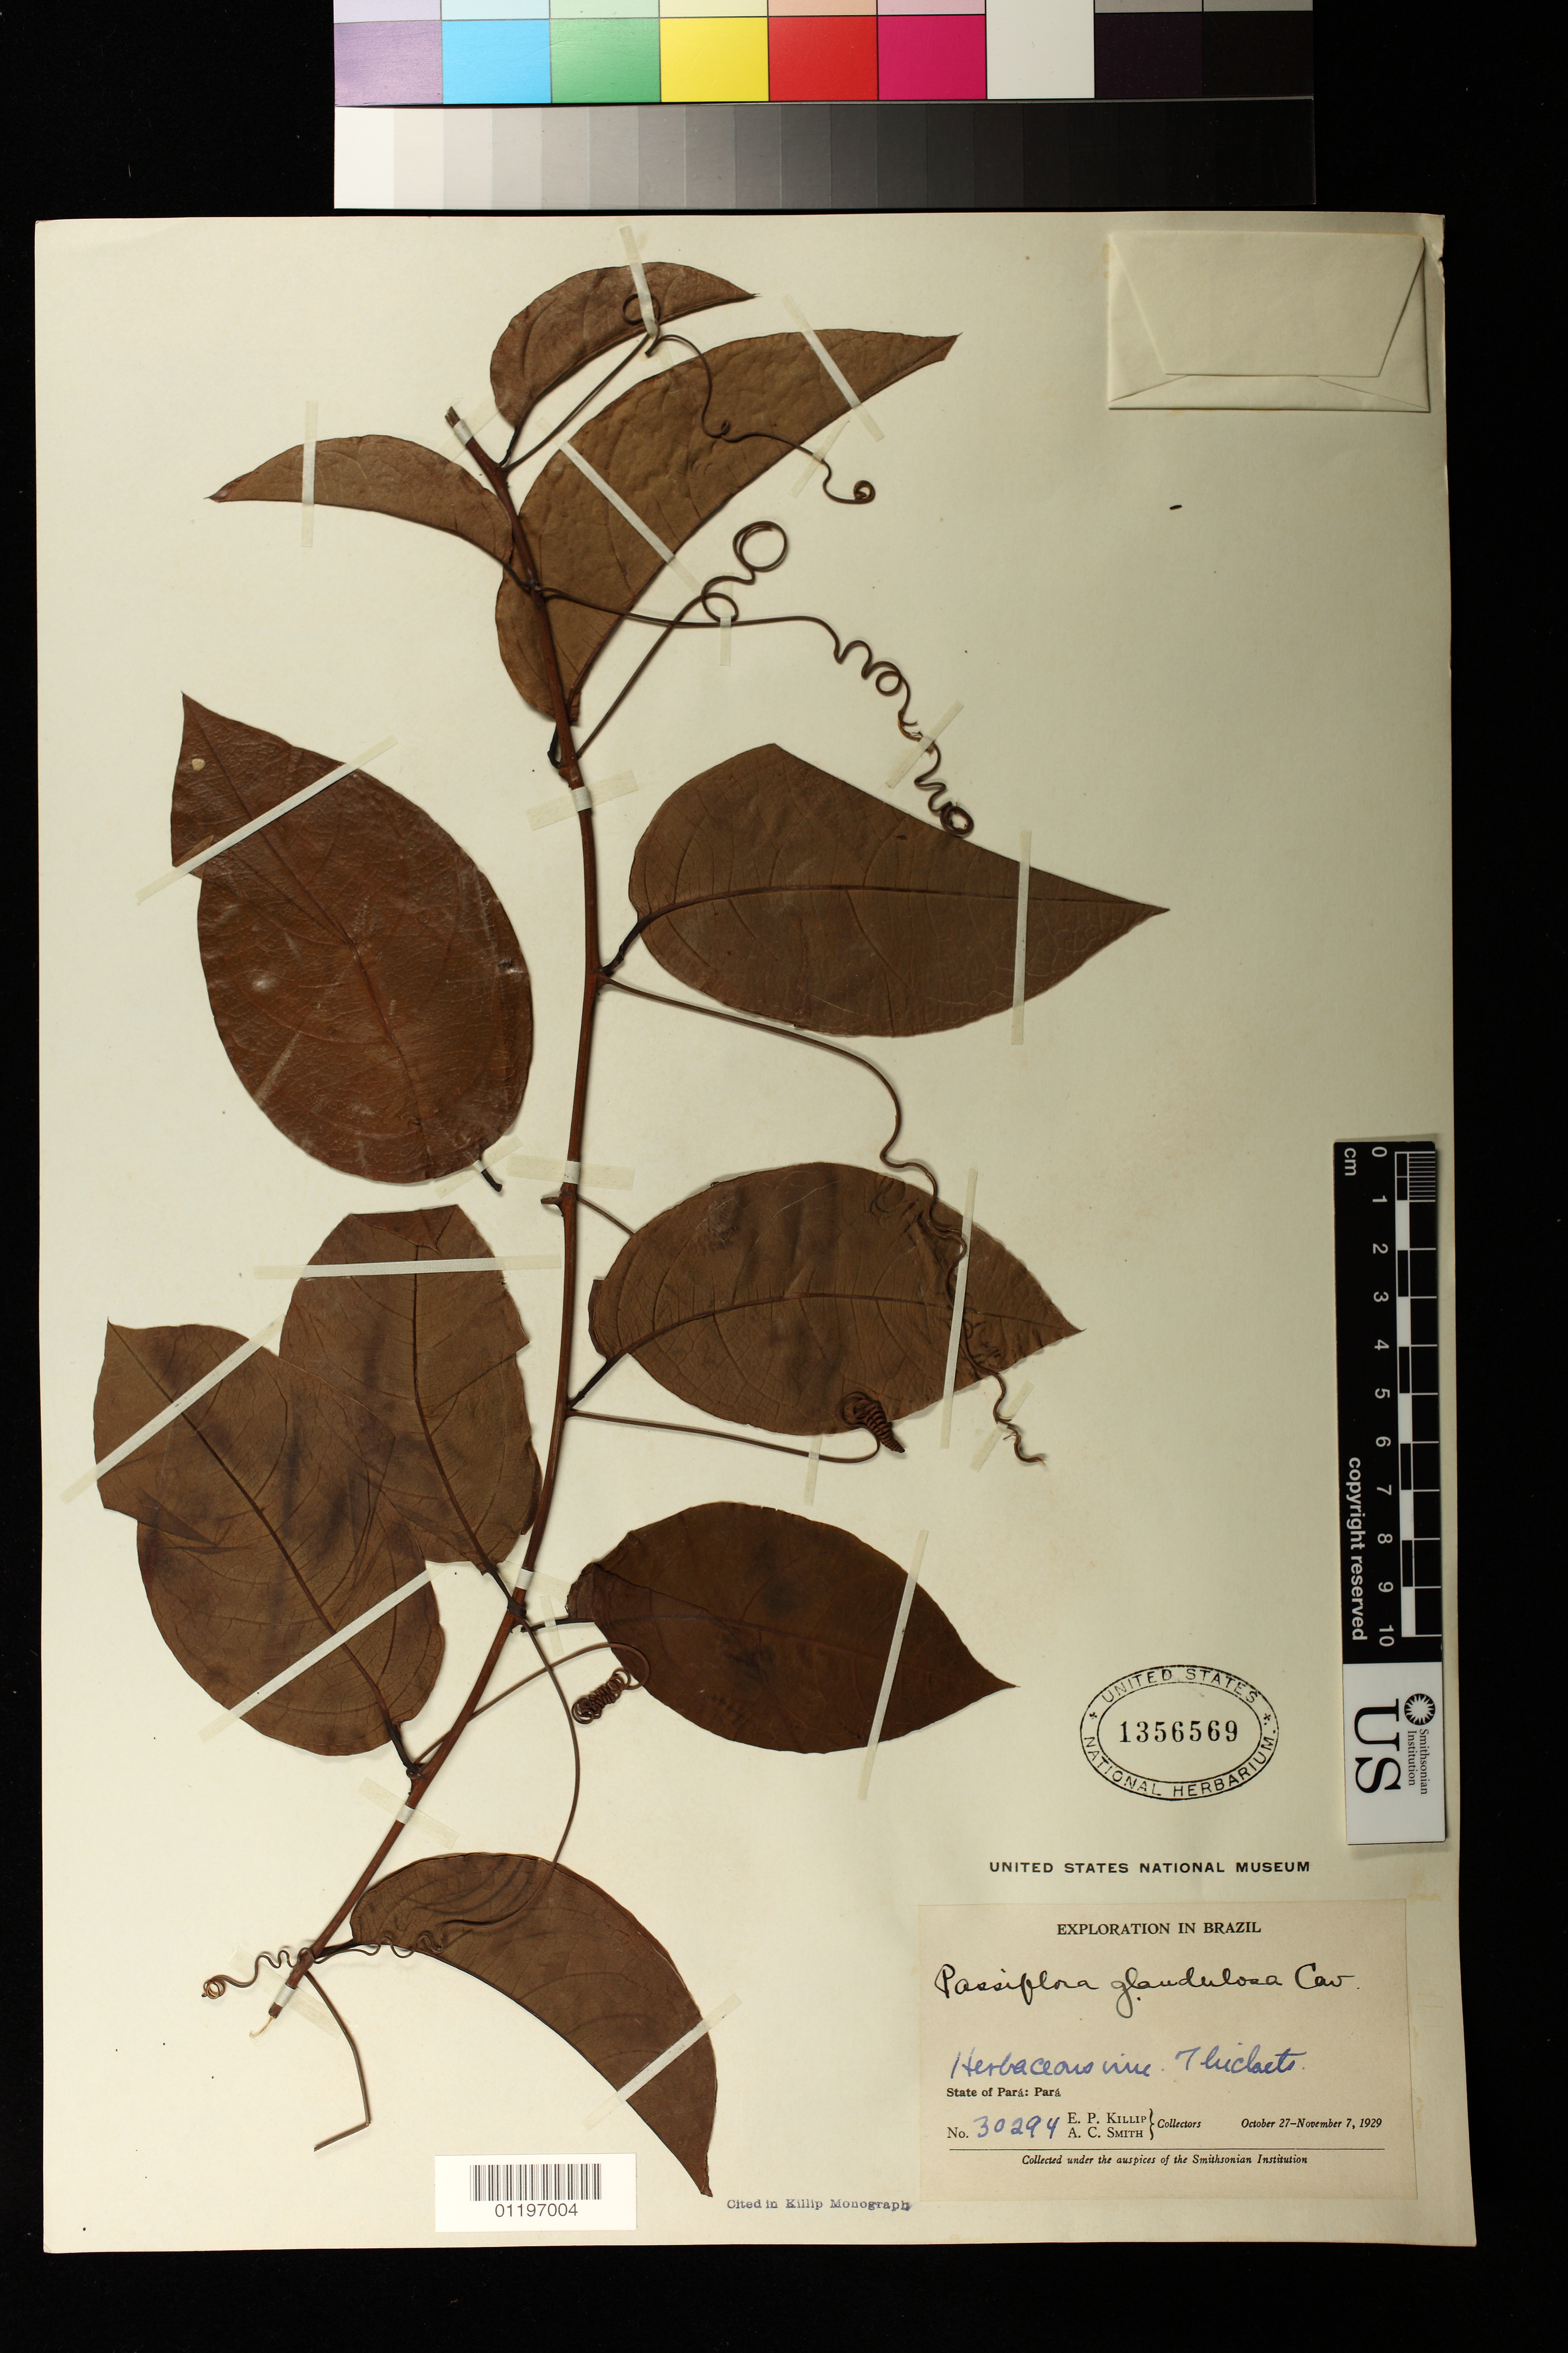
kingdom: Plantae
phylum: Tracheophyta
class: Magnoliopsida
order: Malpighiales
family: Passifloraceae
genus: Passiflora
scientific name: Passiflora glandulosa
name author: Cav.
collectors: E. P. Killip & A. C. Smith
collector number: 30294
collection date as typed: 27 Oct 1929 to 07 Nov 1929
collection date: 1929-10-27/1929-11-07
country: Brazil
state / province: Pará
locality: Para.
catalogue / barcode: US 1356569